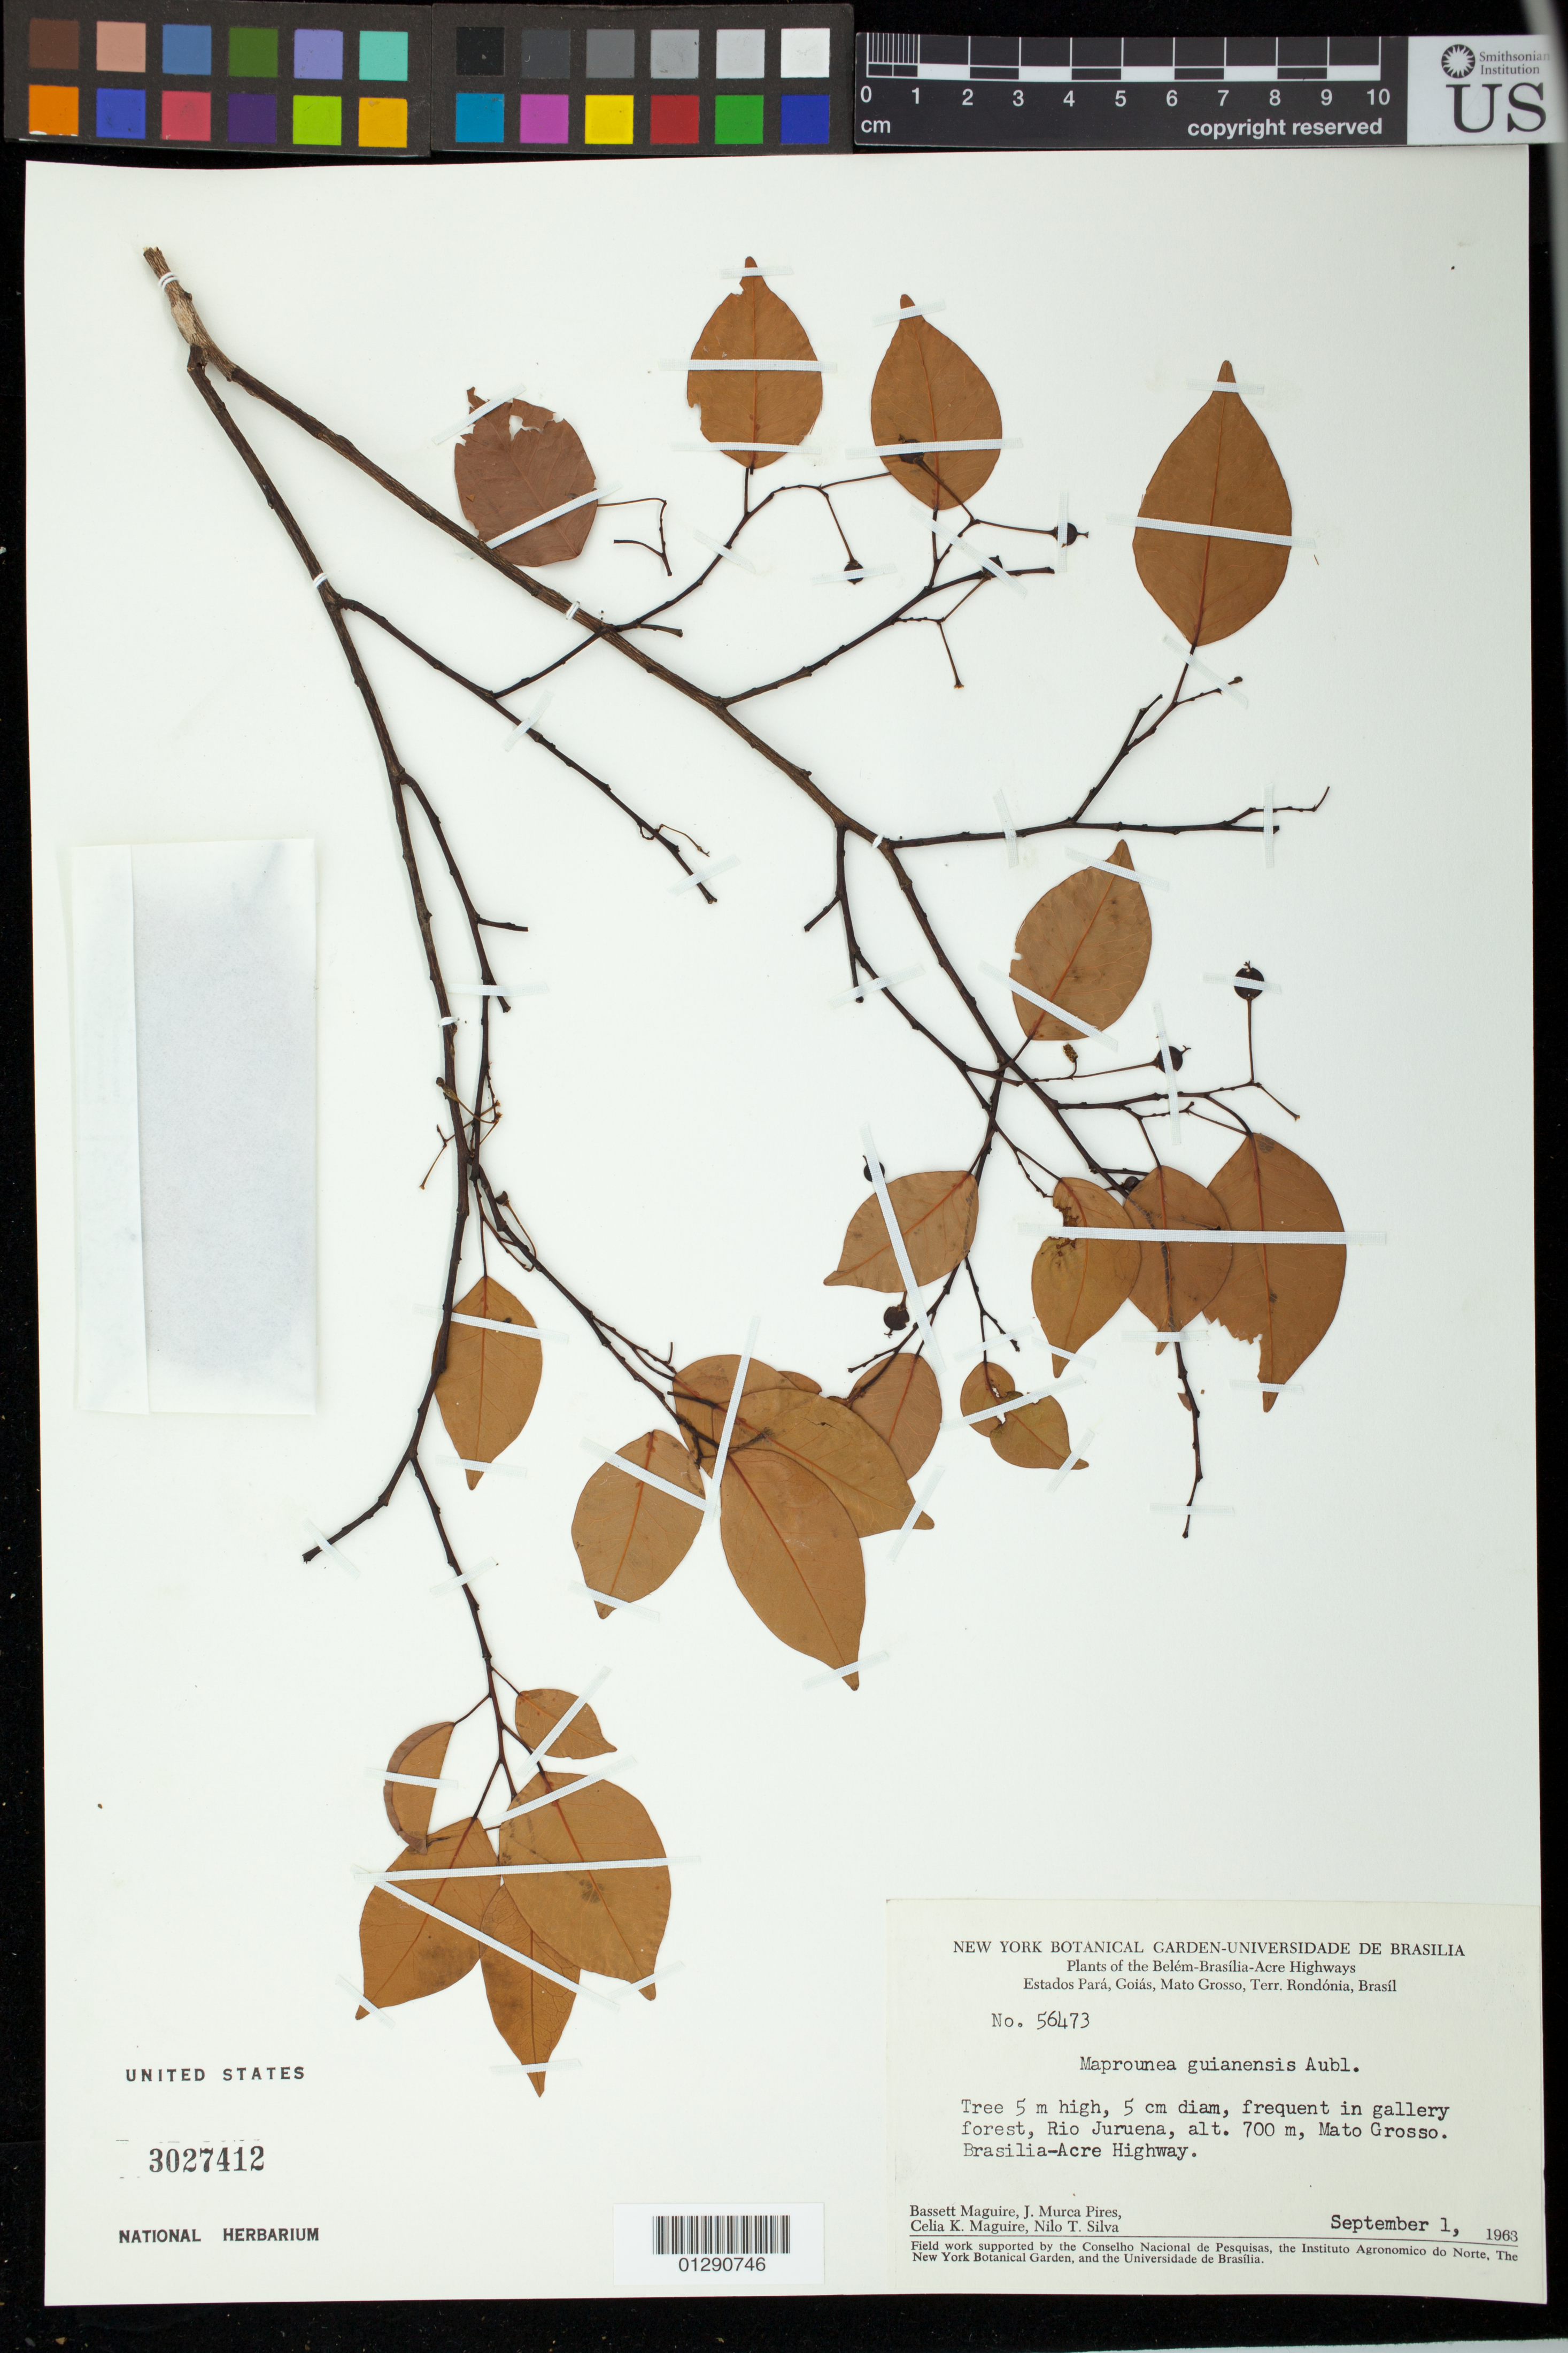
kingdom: Plantae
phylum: Tracheophyta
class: Magnoliopsida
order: Malpighiales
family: Euphorbiaceae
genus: Maprounea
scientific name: Maprounea guianensis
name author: Aubl.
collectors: B. Maguire, J. M. Pires, C. K. Maguire & N. T. Silva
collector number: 56473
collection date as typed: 01 Sep 1963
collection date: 1963-09-01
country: Brazil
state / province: Mato Grosso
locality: Rio juruena, brasilia-acre highway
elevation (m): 700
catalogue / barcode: US 3027412